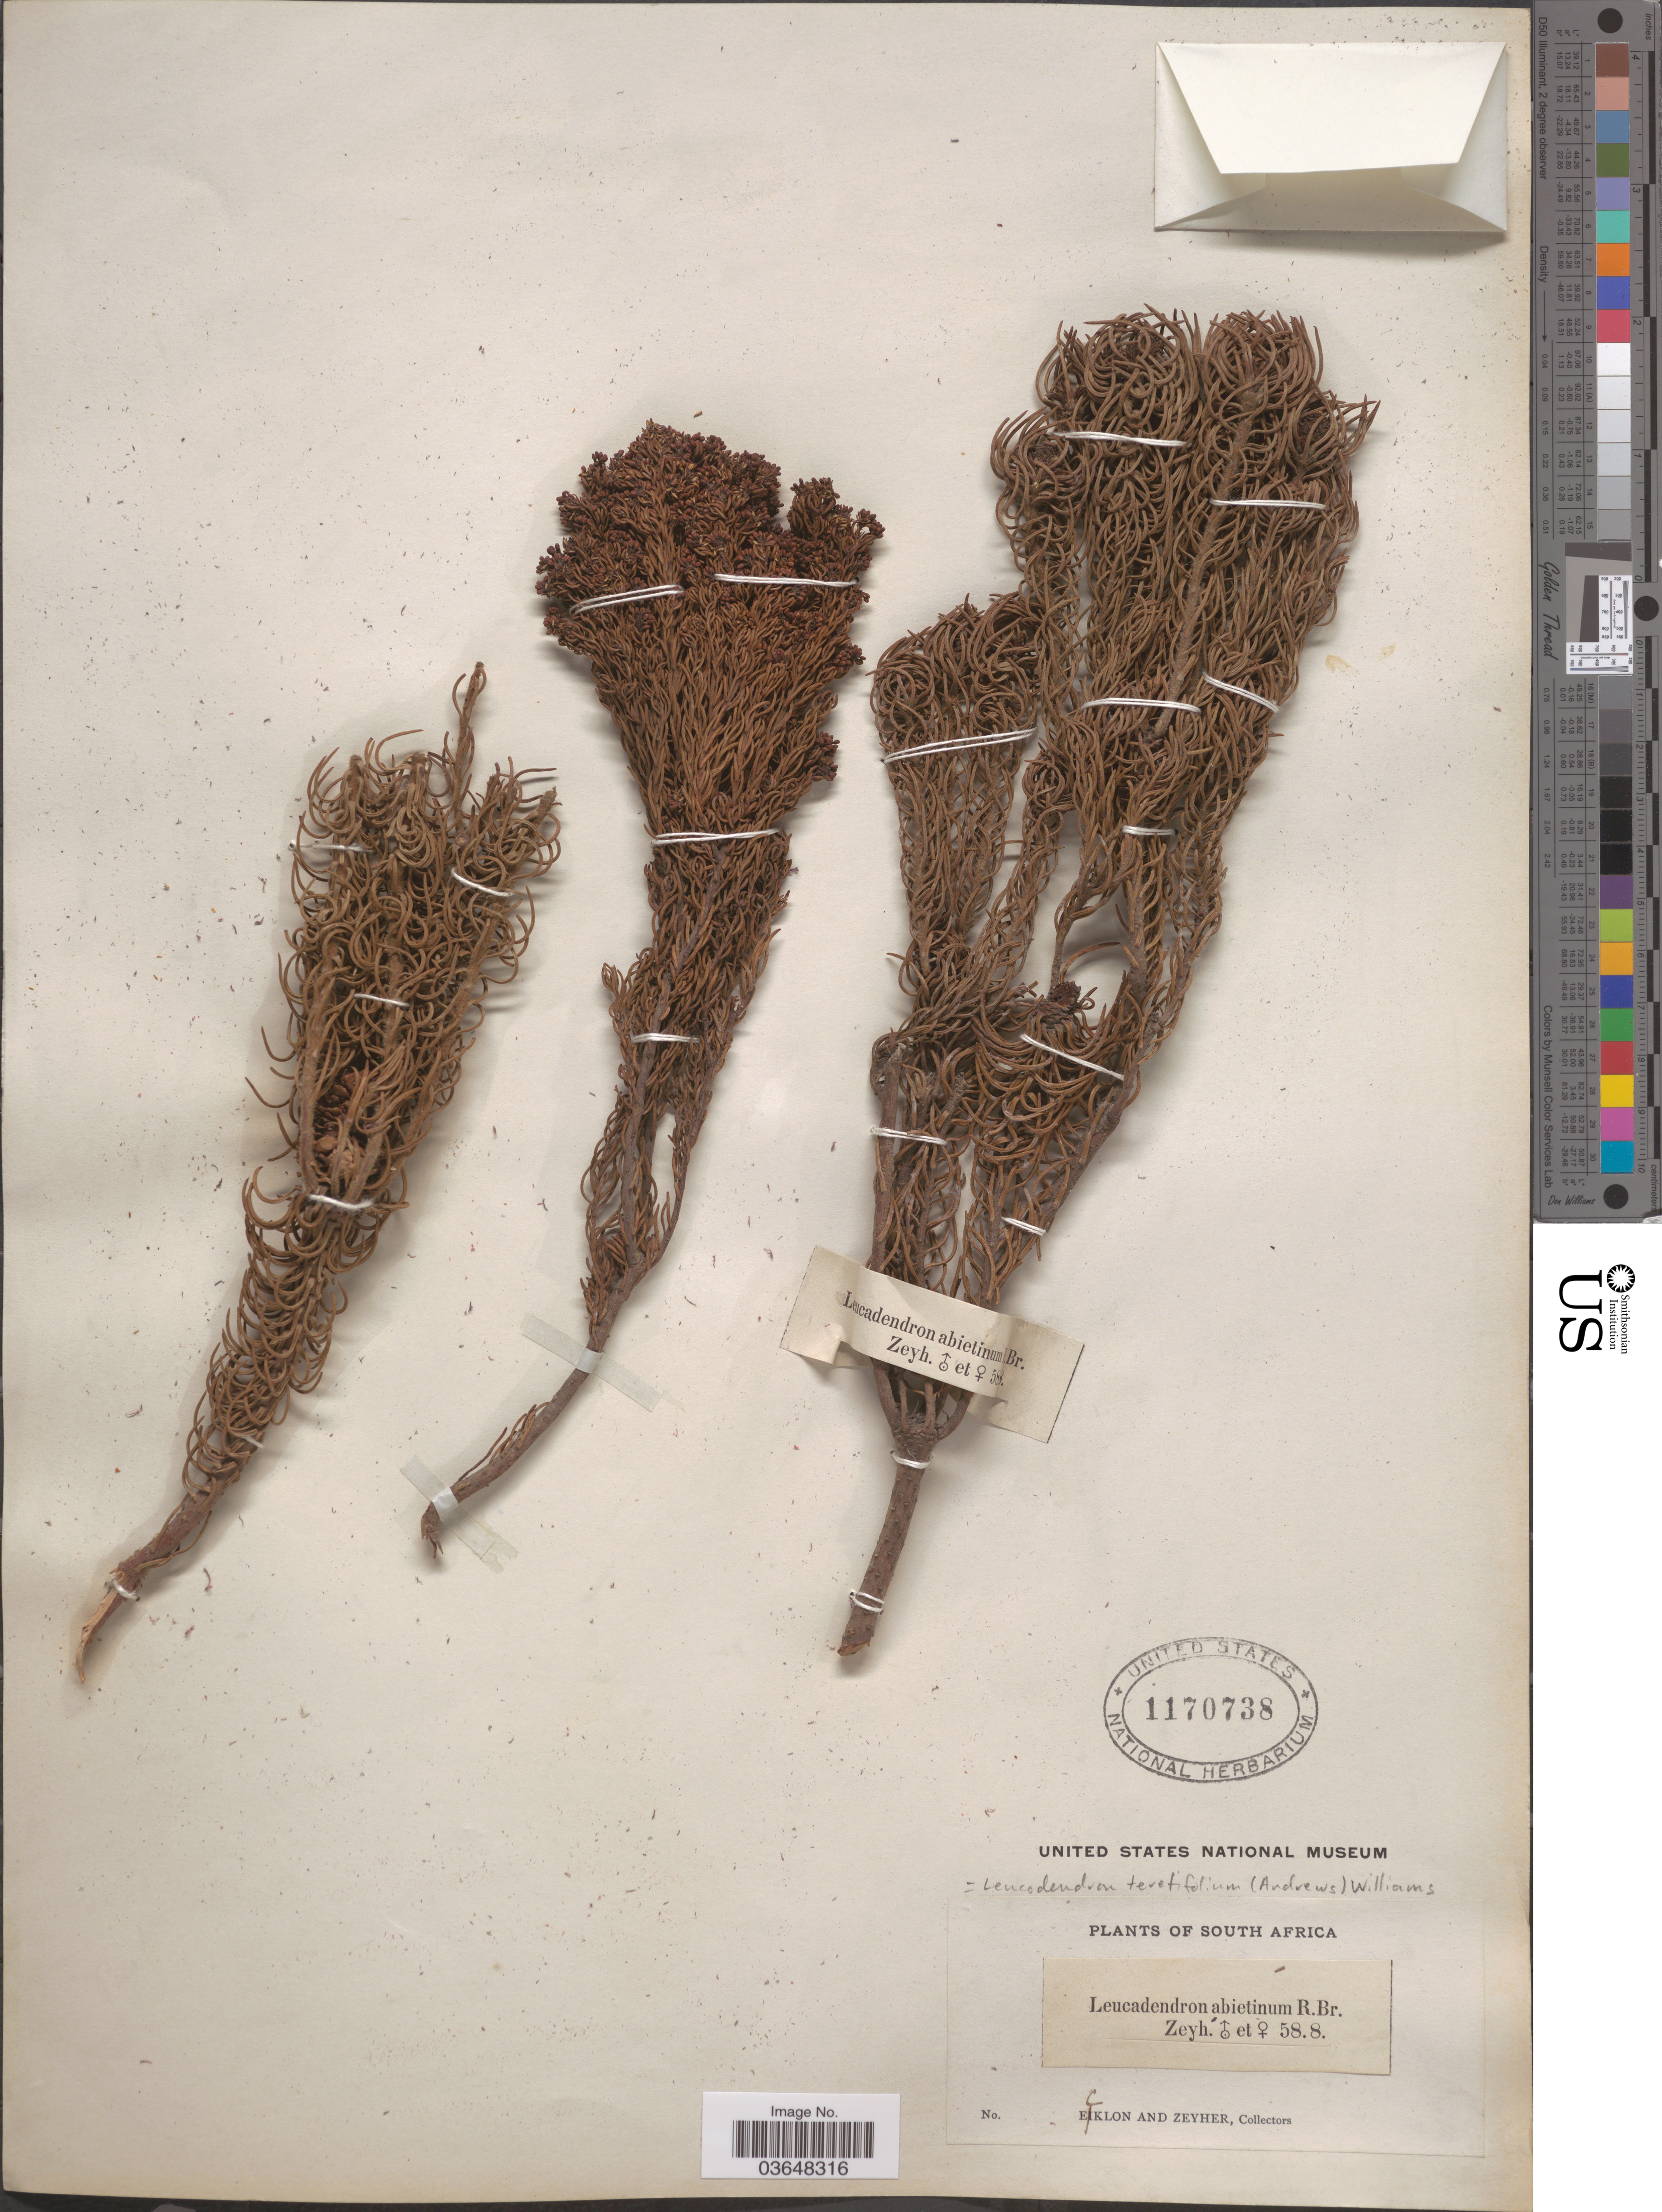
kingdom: Plantae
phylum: Tracheophyta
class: Magnoliopsida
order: Proteales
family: Proteaceae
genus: Leucadendron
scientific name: Leucadendron teretifolium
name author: I.A. Williams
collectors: -. Ecklon & -. Zeyher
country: South Africa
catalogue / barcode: US 1170738